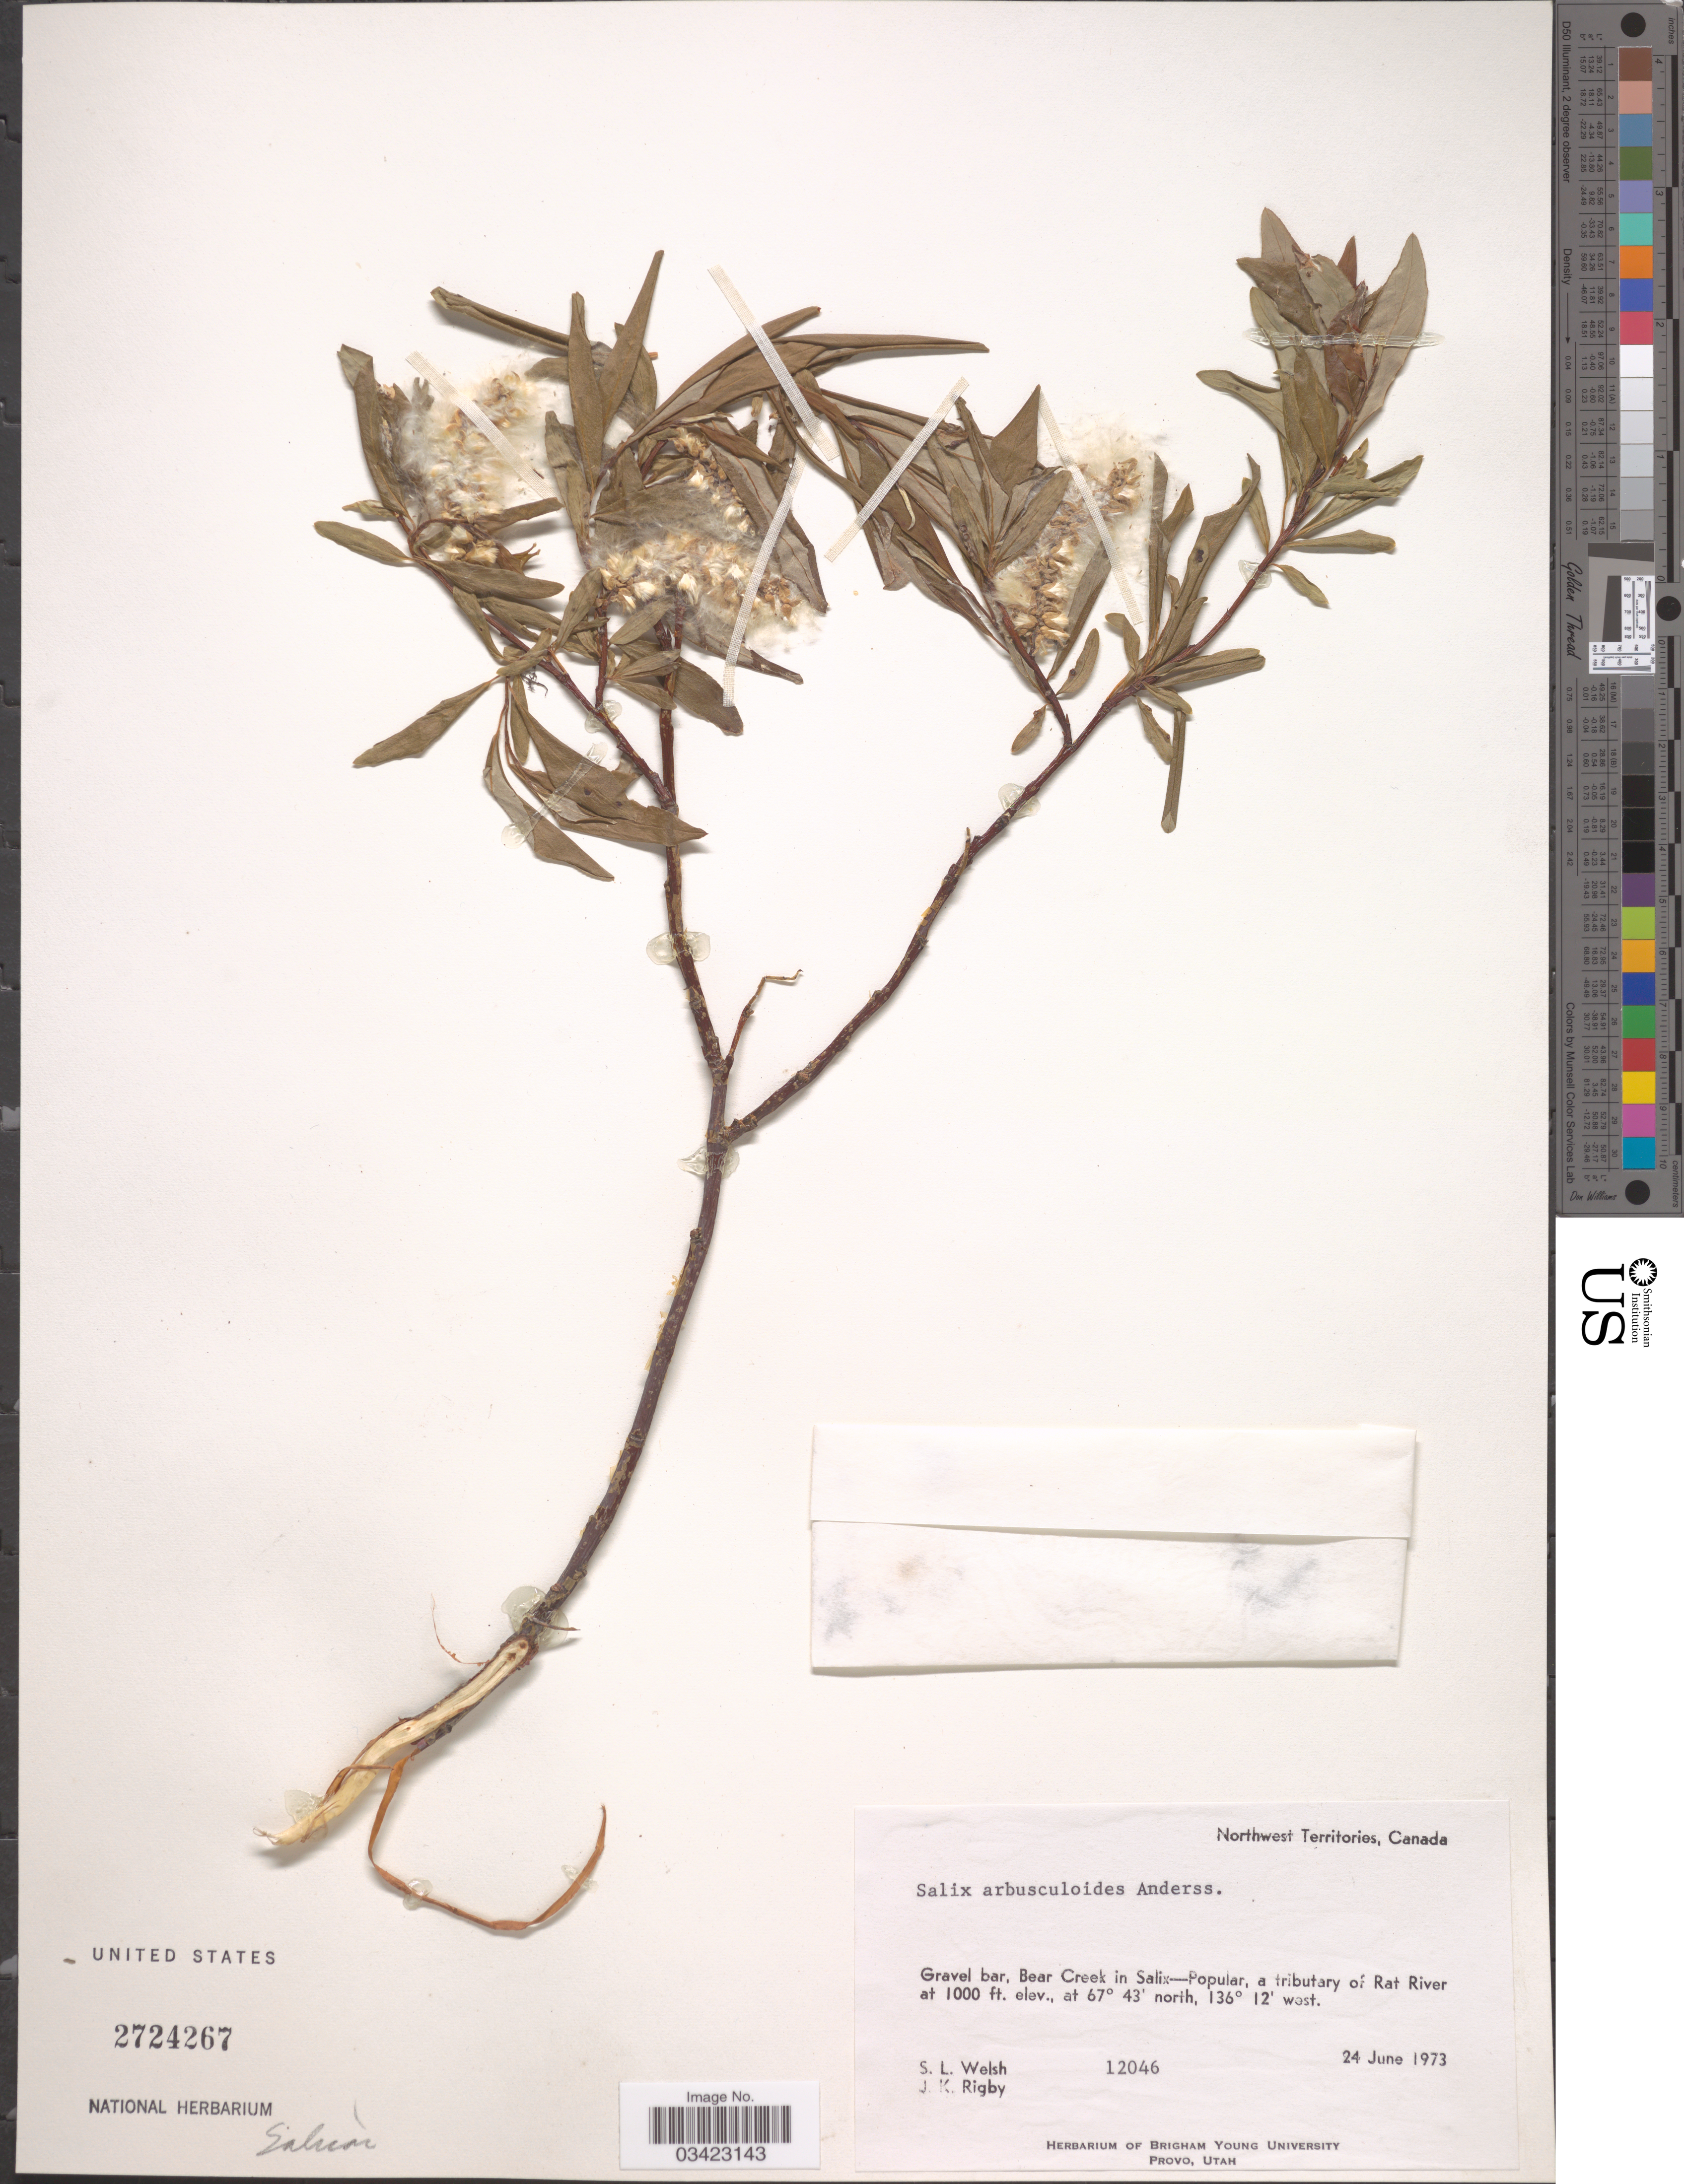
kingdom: Plantae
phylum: Tracheophyta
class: Magnoliopsida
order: Malpighiales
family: Salicaceae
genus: Salix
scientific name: Salix arbusculoides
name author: Andersson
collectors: S. Welsh & J. Rigby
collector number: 12046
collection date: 1973-06-24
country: Canada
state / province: Northwest Territories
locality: Gravel bar, Bear Creek in Salix-Popular, a tributary of Rat River.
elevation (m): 305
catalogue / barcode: US 2724267